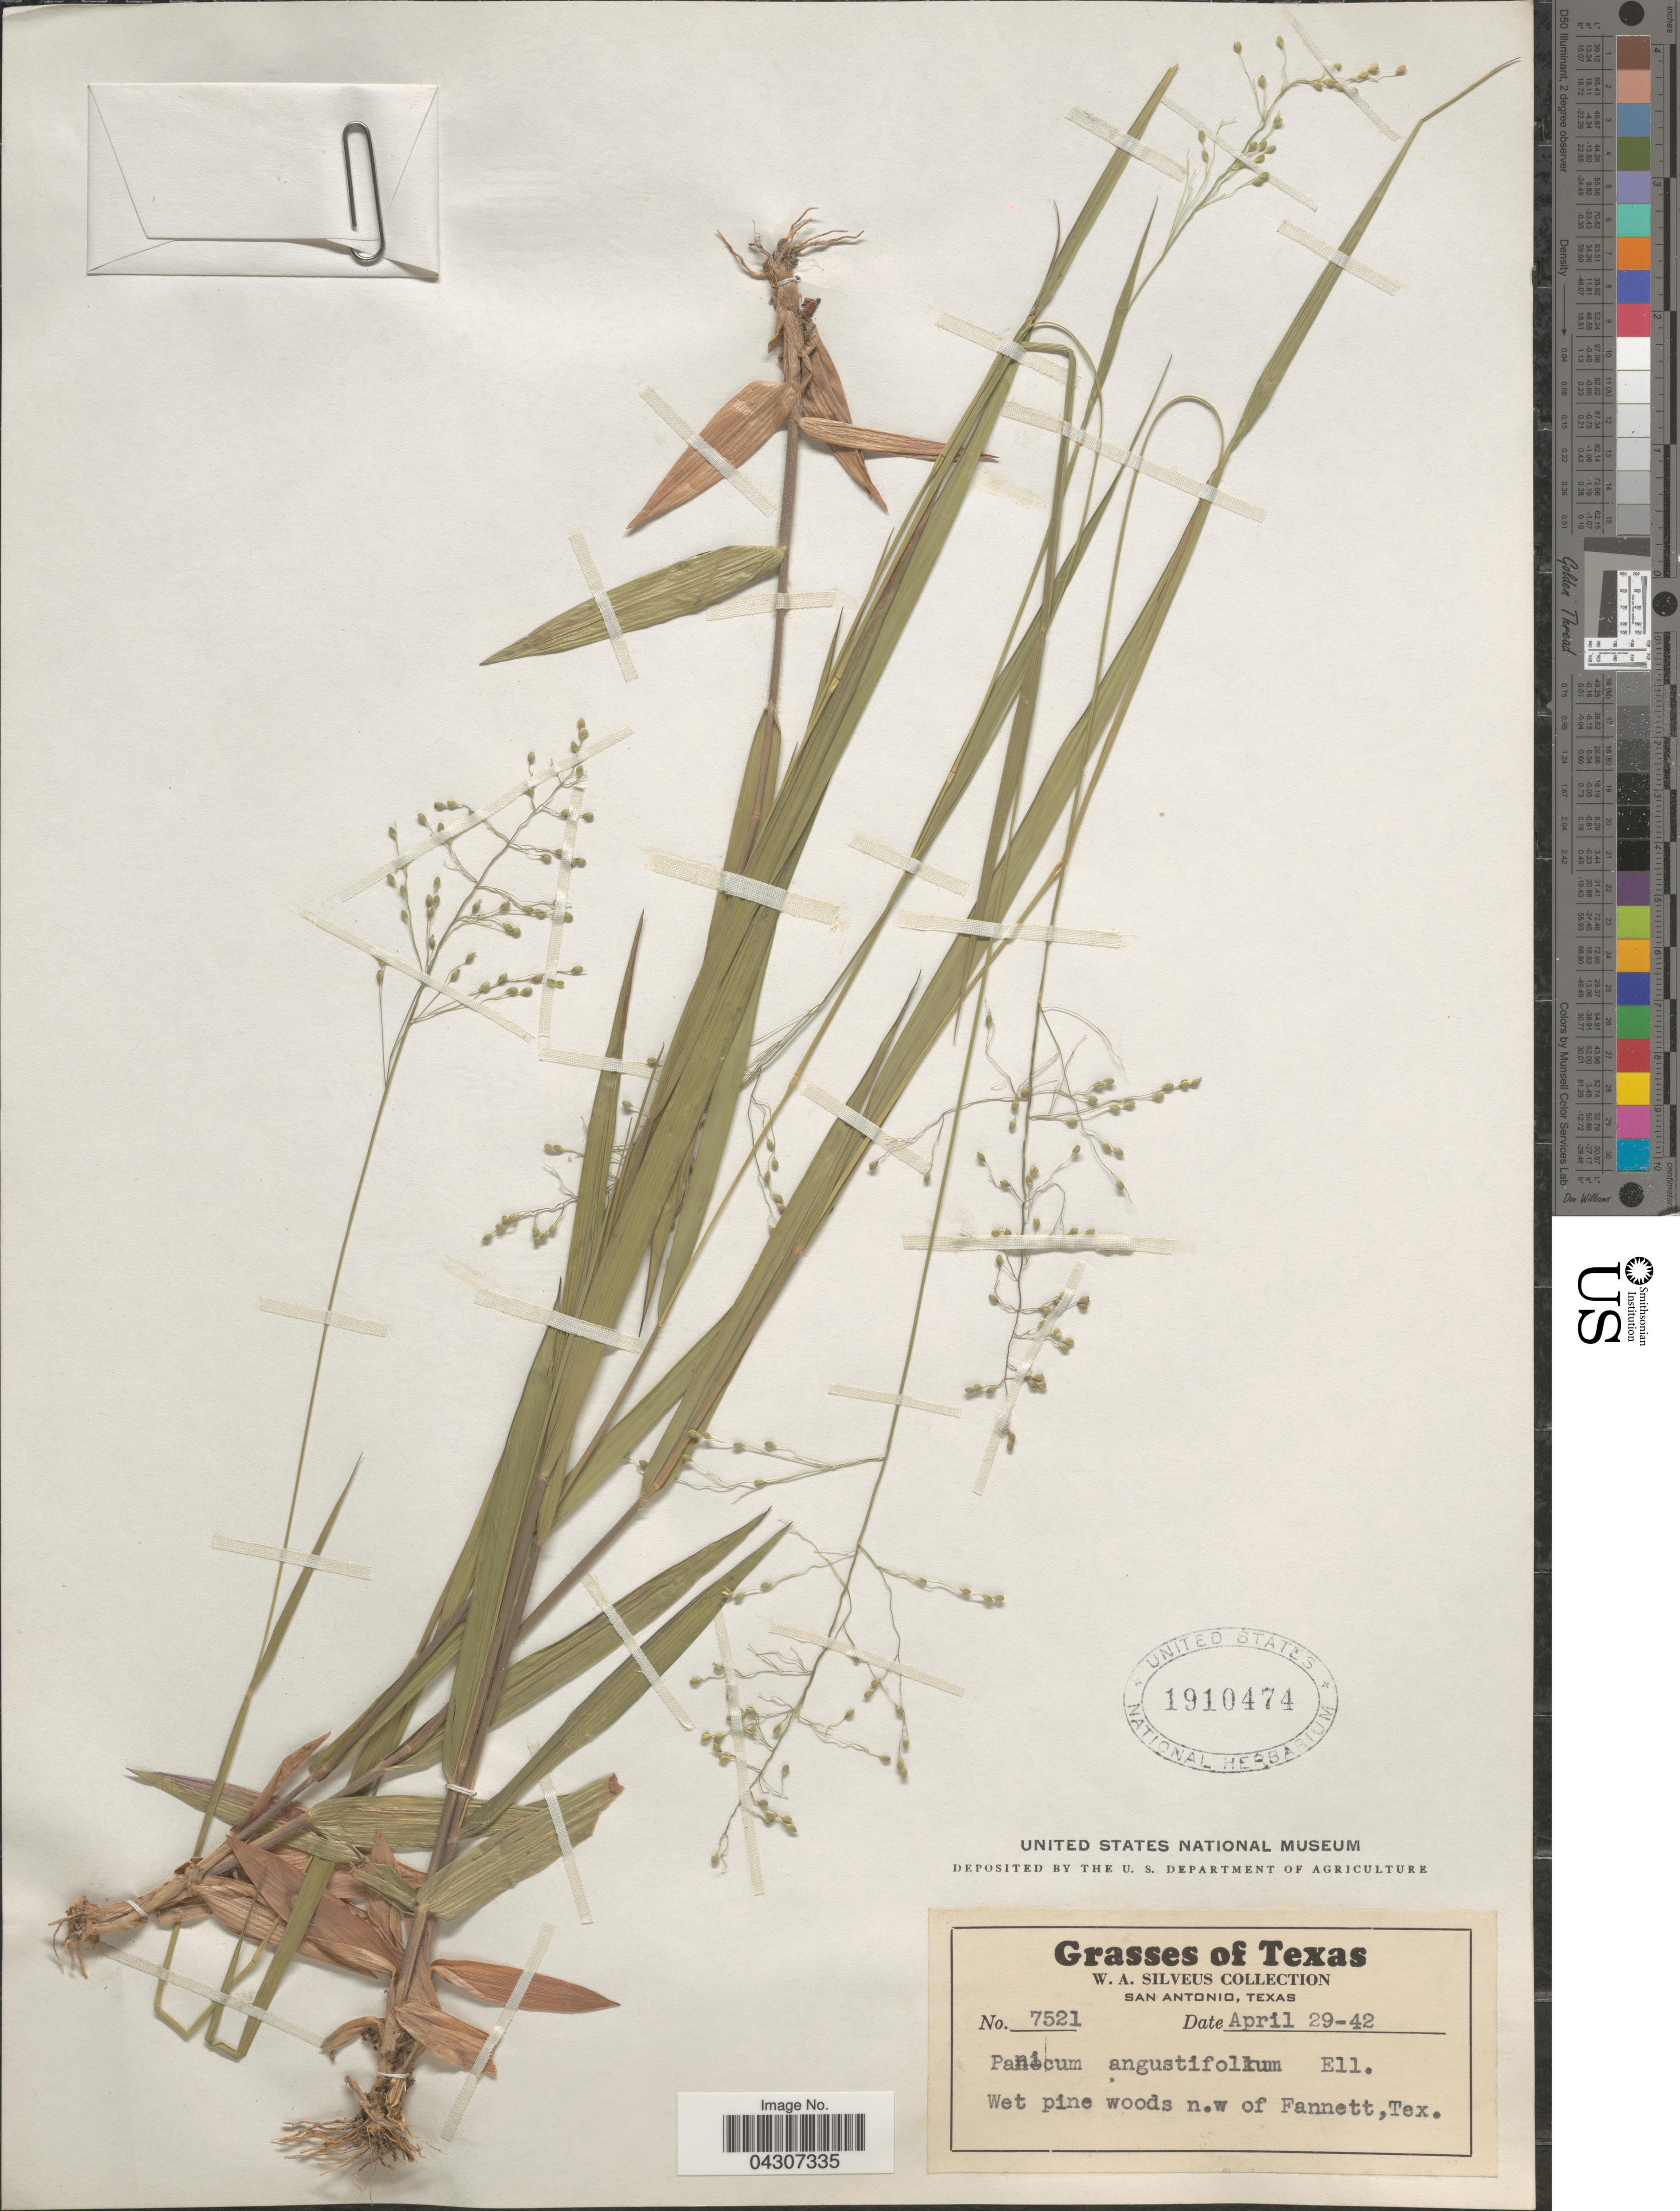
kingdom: Plantae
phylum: Tracheophyta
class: Liliopsida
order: Poales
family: Poaceae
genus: Dichanthelium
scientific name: Dichanthelium aciculare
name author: (Desv. ex Poir.) Gould & C.A. Clark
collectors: W. Silveus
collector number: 7521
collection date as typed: Transcribed d/m/y: 29/4/42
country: United States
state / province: Texas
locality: Wet pine woods n.w of Fannett.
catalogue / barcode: US 1910474